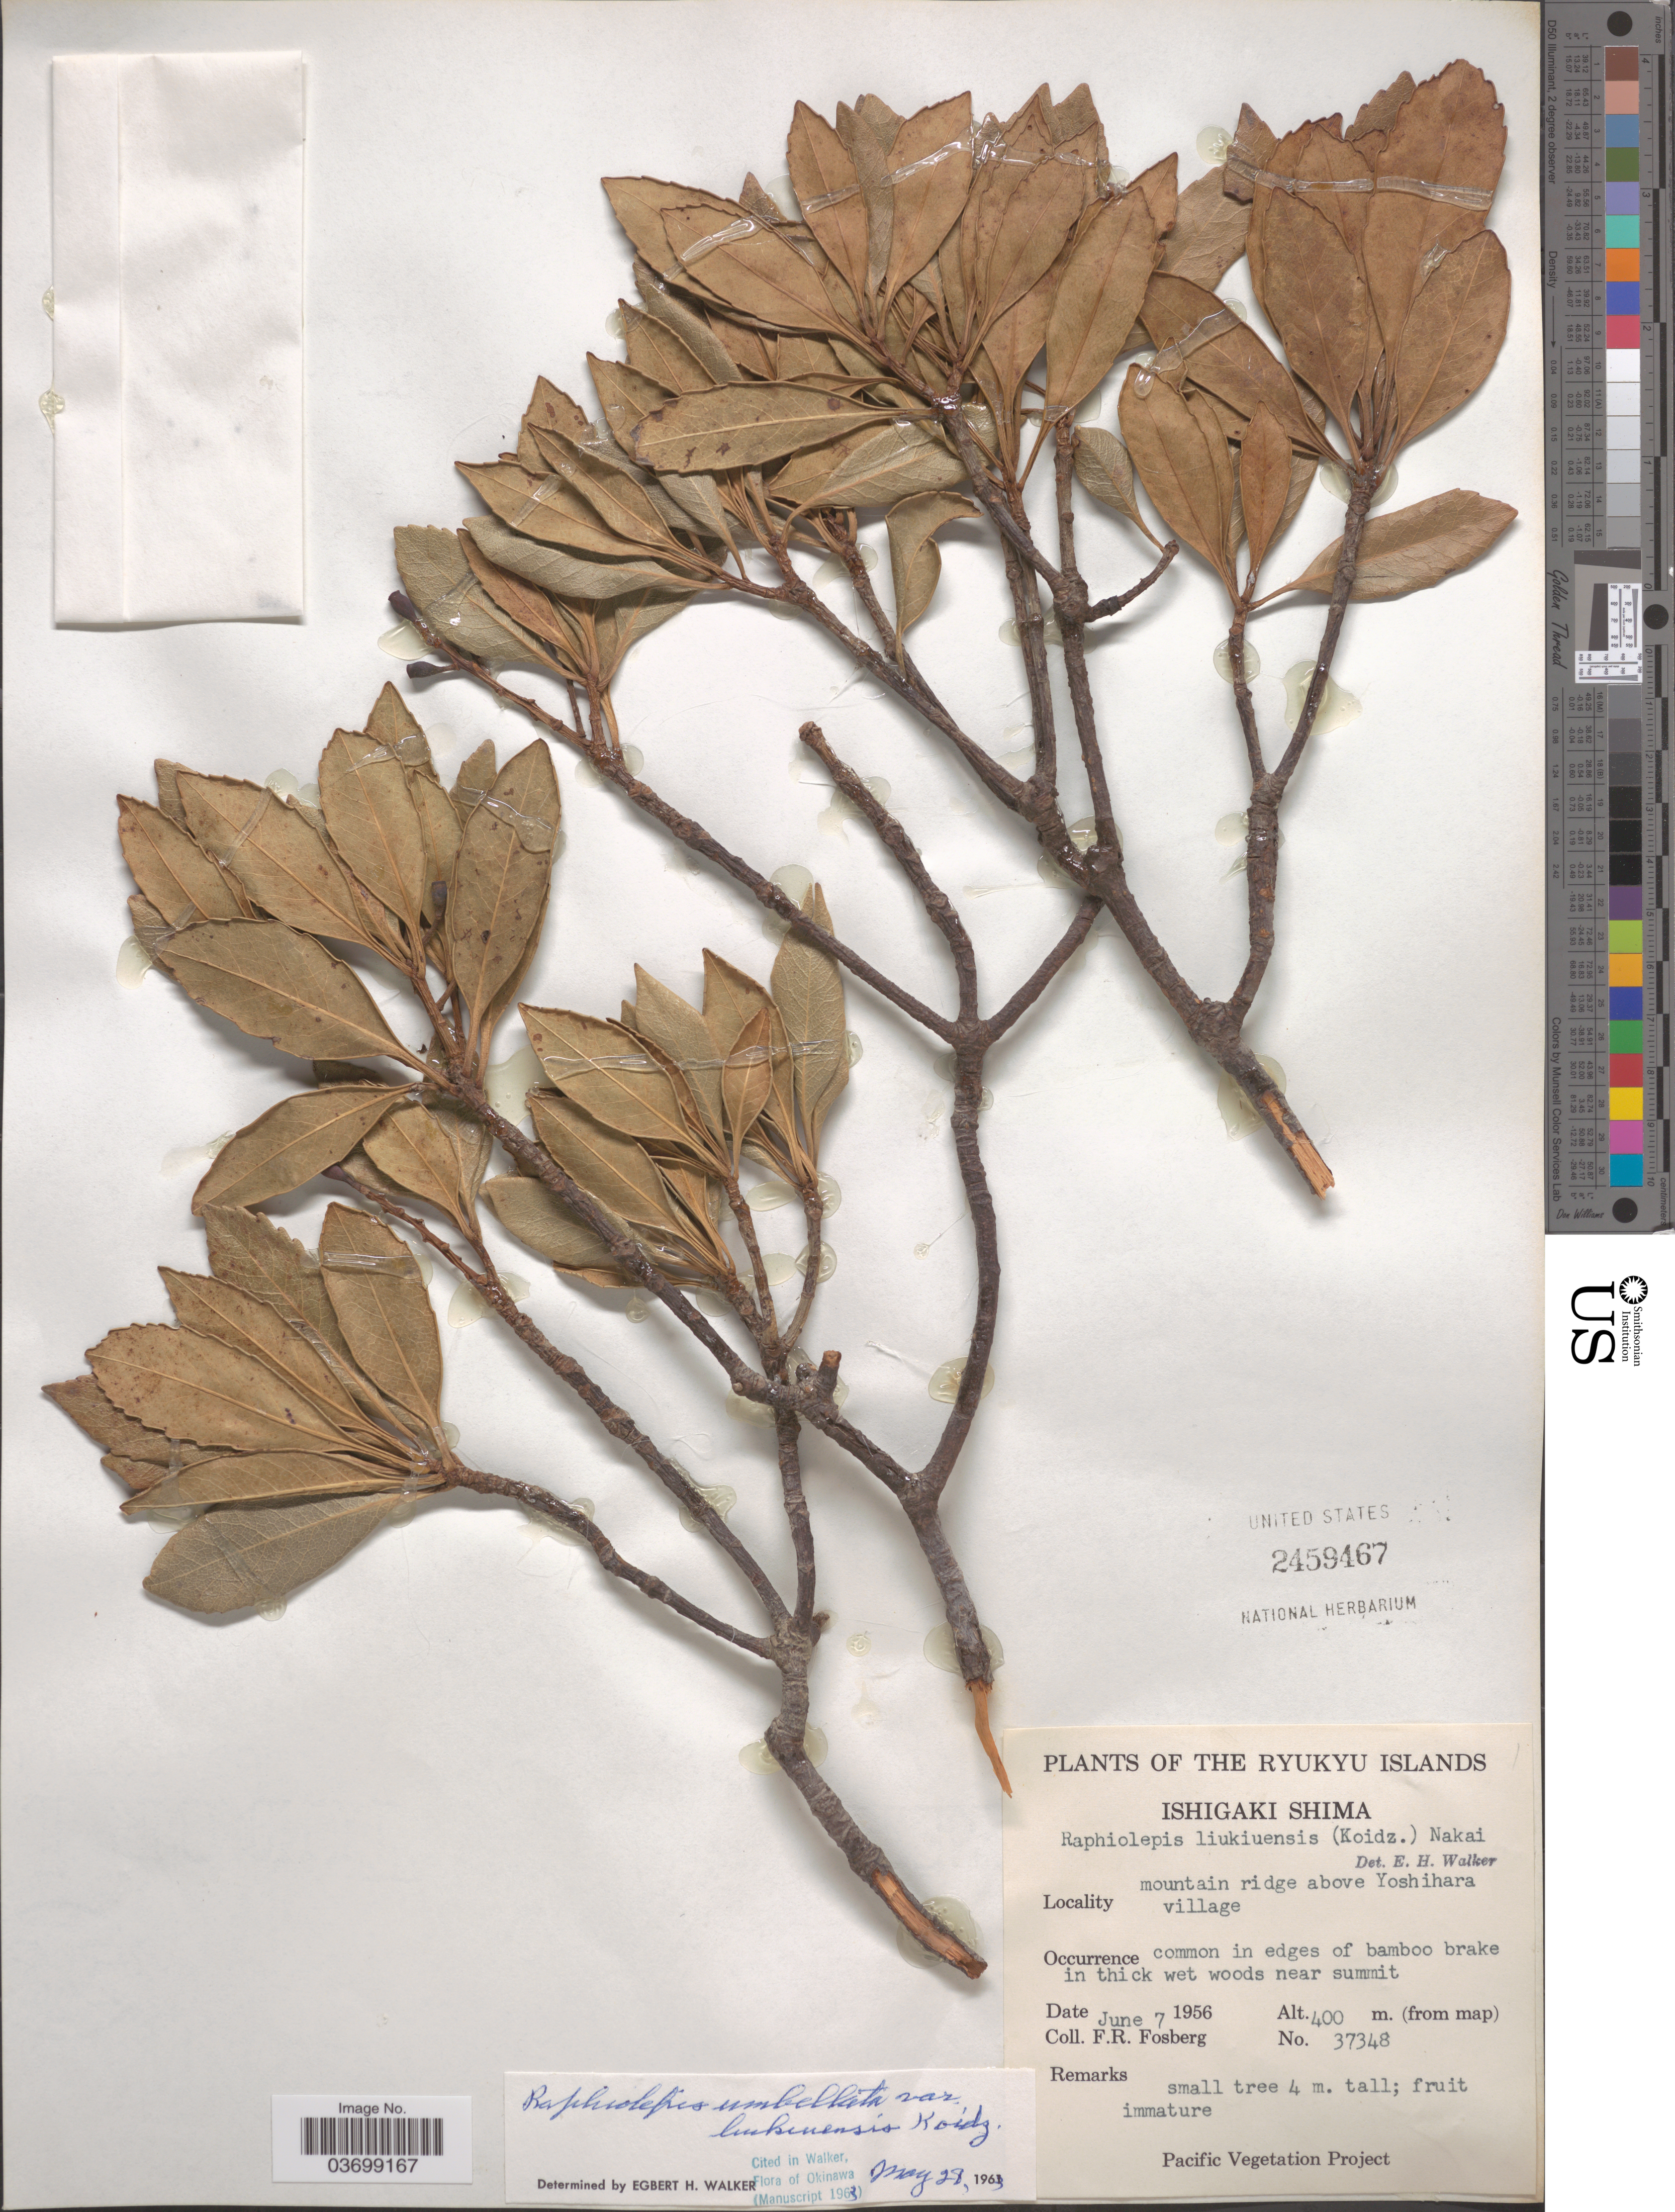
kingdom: Plantae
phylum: Tracheophyta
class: Magnoliopsida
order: Rosales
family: Rosaceae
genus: Rhaphiolepis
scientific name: Rhaphiolepis umbellata var. liukiuensis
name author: Koidz.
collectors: F. R. Fosberg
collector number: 37348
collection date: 1956-06-07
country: Japan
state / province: Okinawa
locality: The Ryukyu Islands. Ishigaki Shima. Mountain ridge above Yoshihara village.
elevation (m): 400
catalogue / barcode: US 2459467